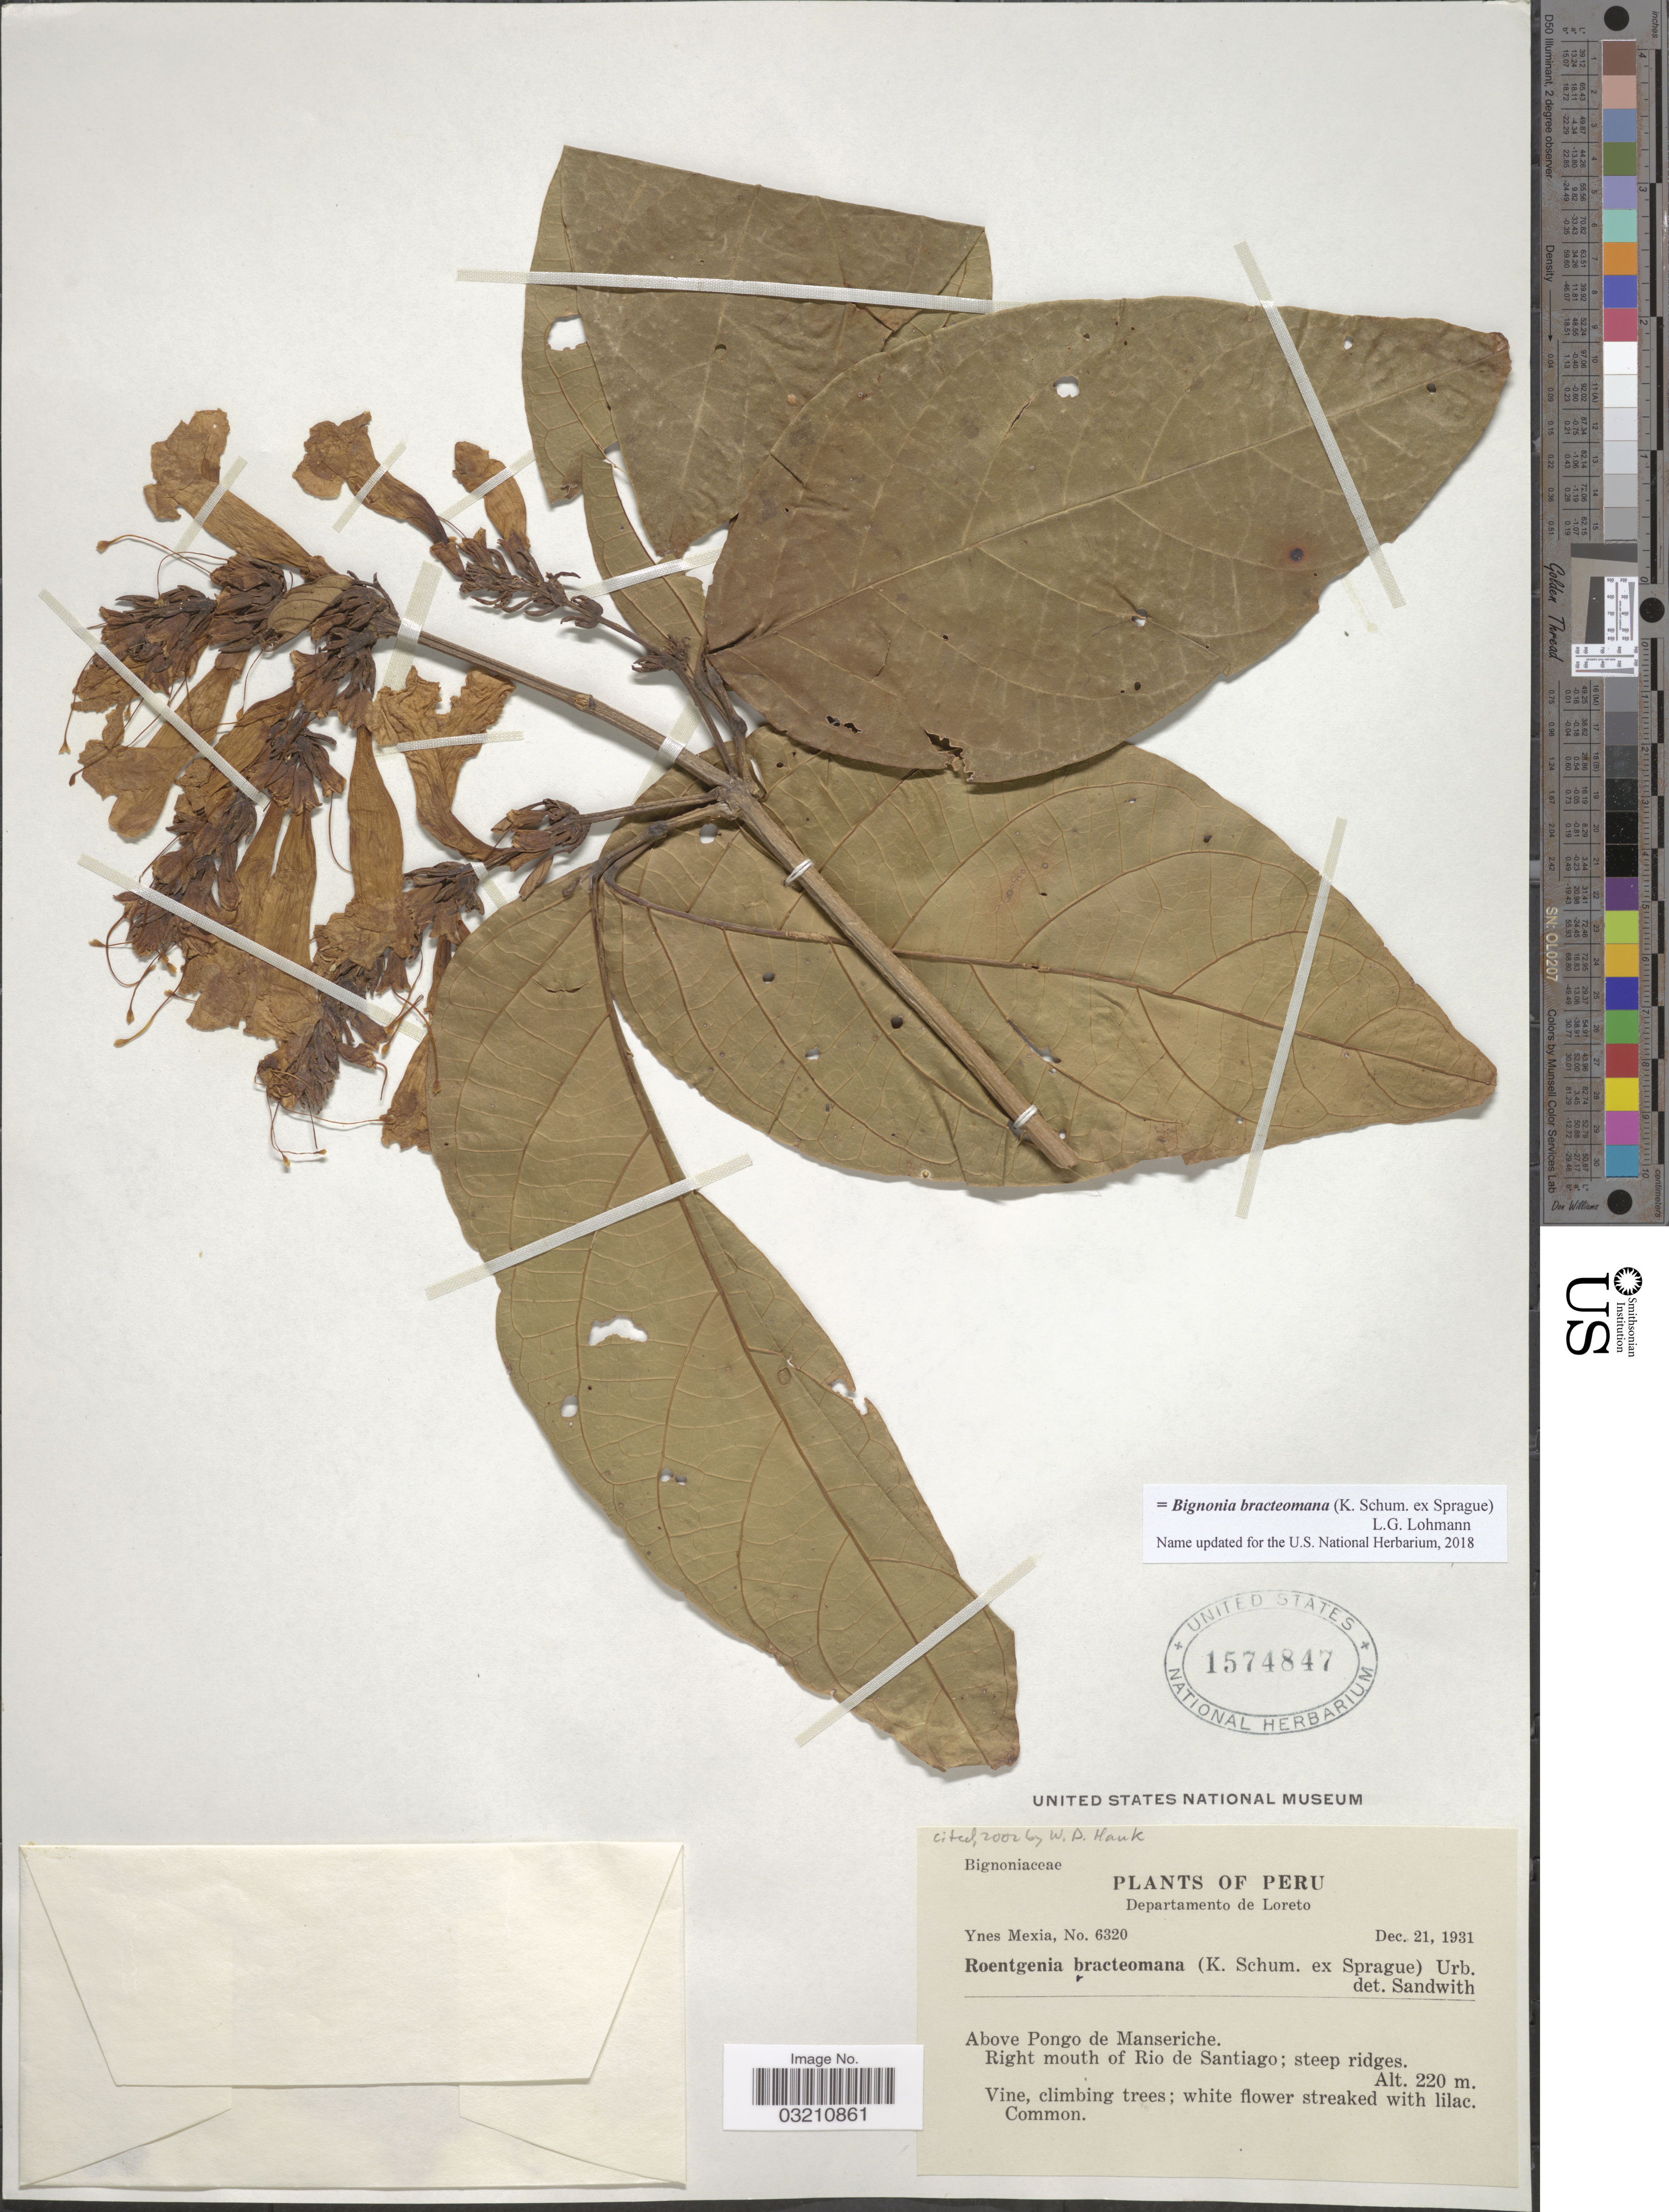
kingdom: Plantae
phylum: Tracheophyta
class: Magnoliopsida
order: Lamiales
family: Bignoniaceae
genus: Bignonia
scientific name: Bignonia bracteomana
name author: L.G. Lohmann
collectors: Y. Mexia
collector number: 6320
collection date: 1931-12-21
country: Peru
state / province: Loreto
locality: Departamento de Loreto. Above Pongo de Manseriche. Right mouth of Rio de Santiago.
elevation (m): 220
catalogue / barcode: US 1574847